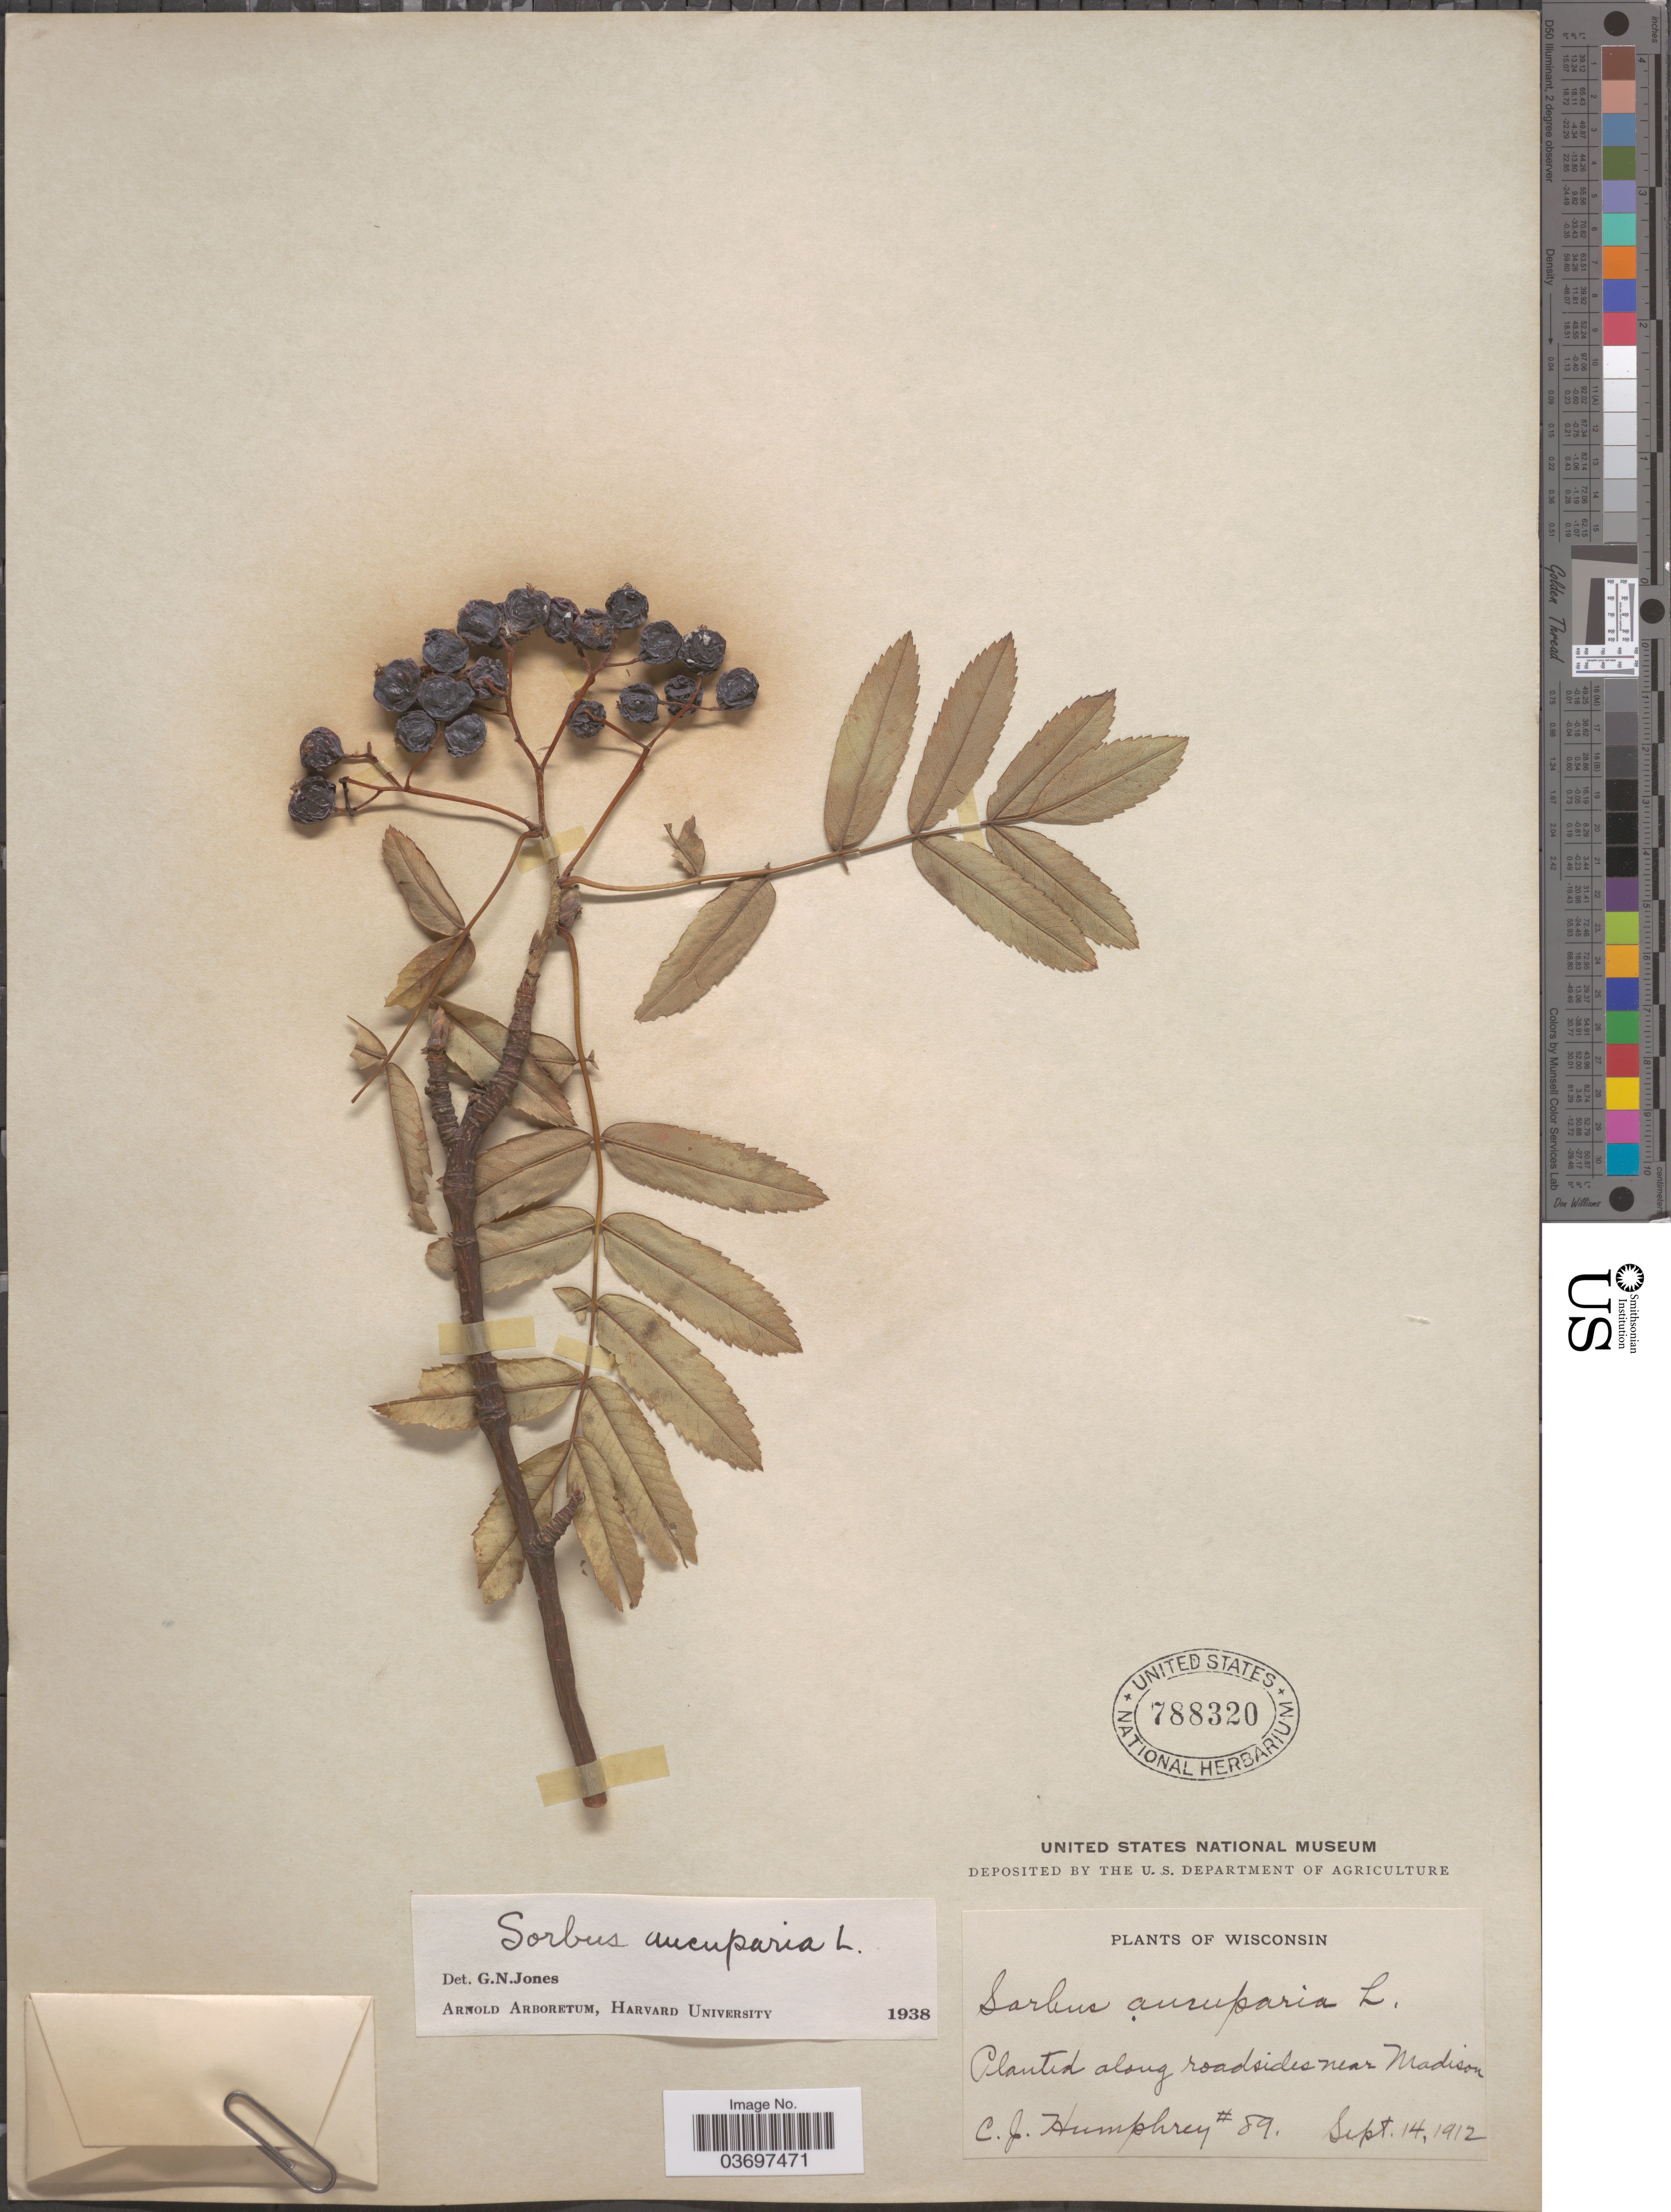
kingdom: Plantae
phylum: Tracheophyta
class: Magnoliopsida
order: Rosales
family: Rosaceae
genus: Sorbus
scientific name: Sorbus aucuparia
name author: L.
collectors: C. Humphrey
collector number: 89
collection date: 1912-09-14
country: United States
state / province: Wisconsin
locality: Along roadsides near Madison.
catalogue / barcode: US 788320